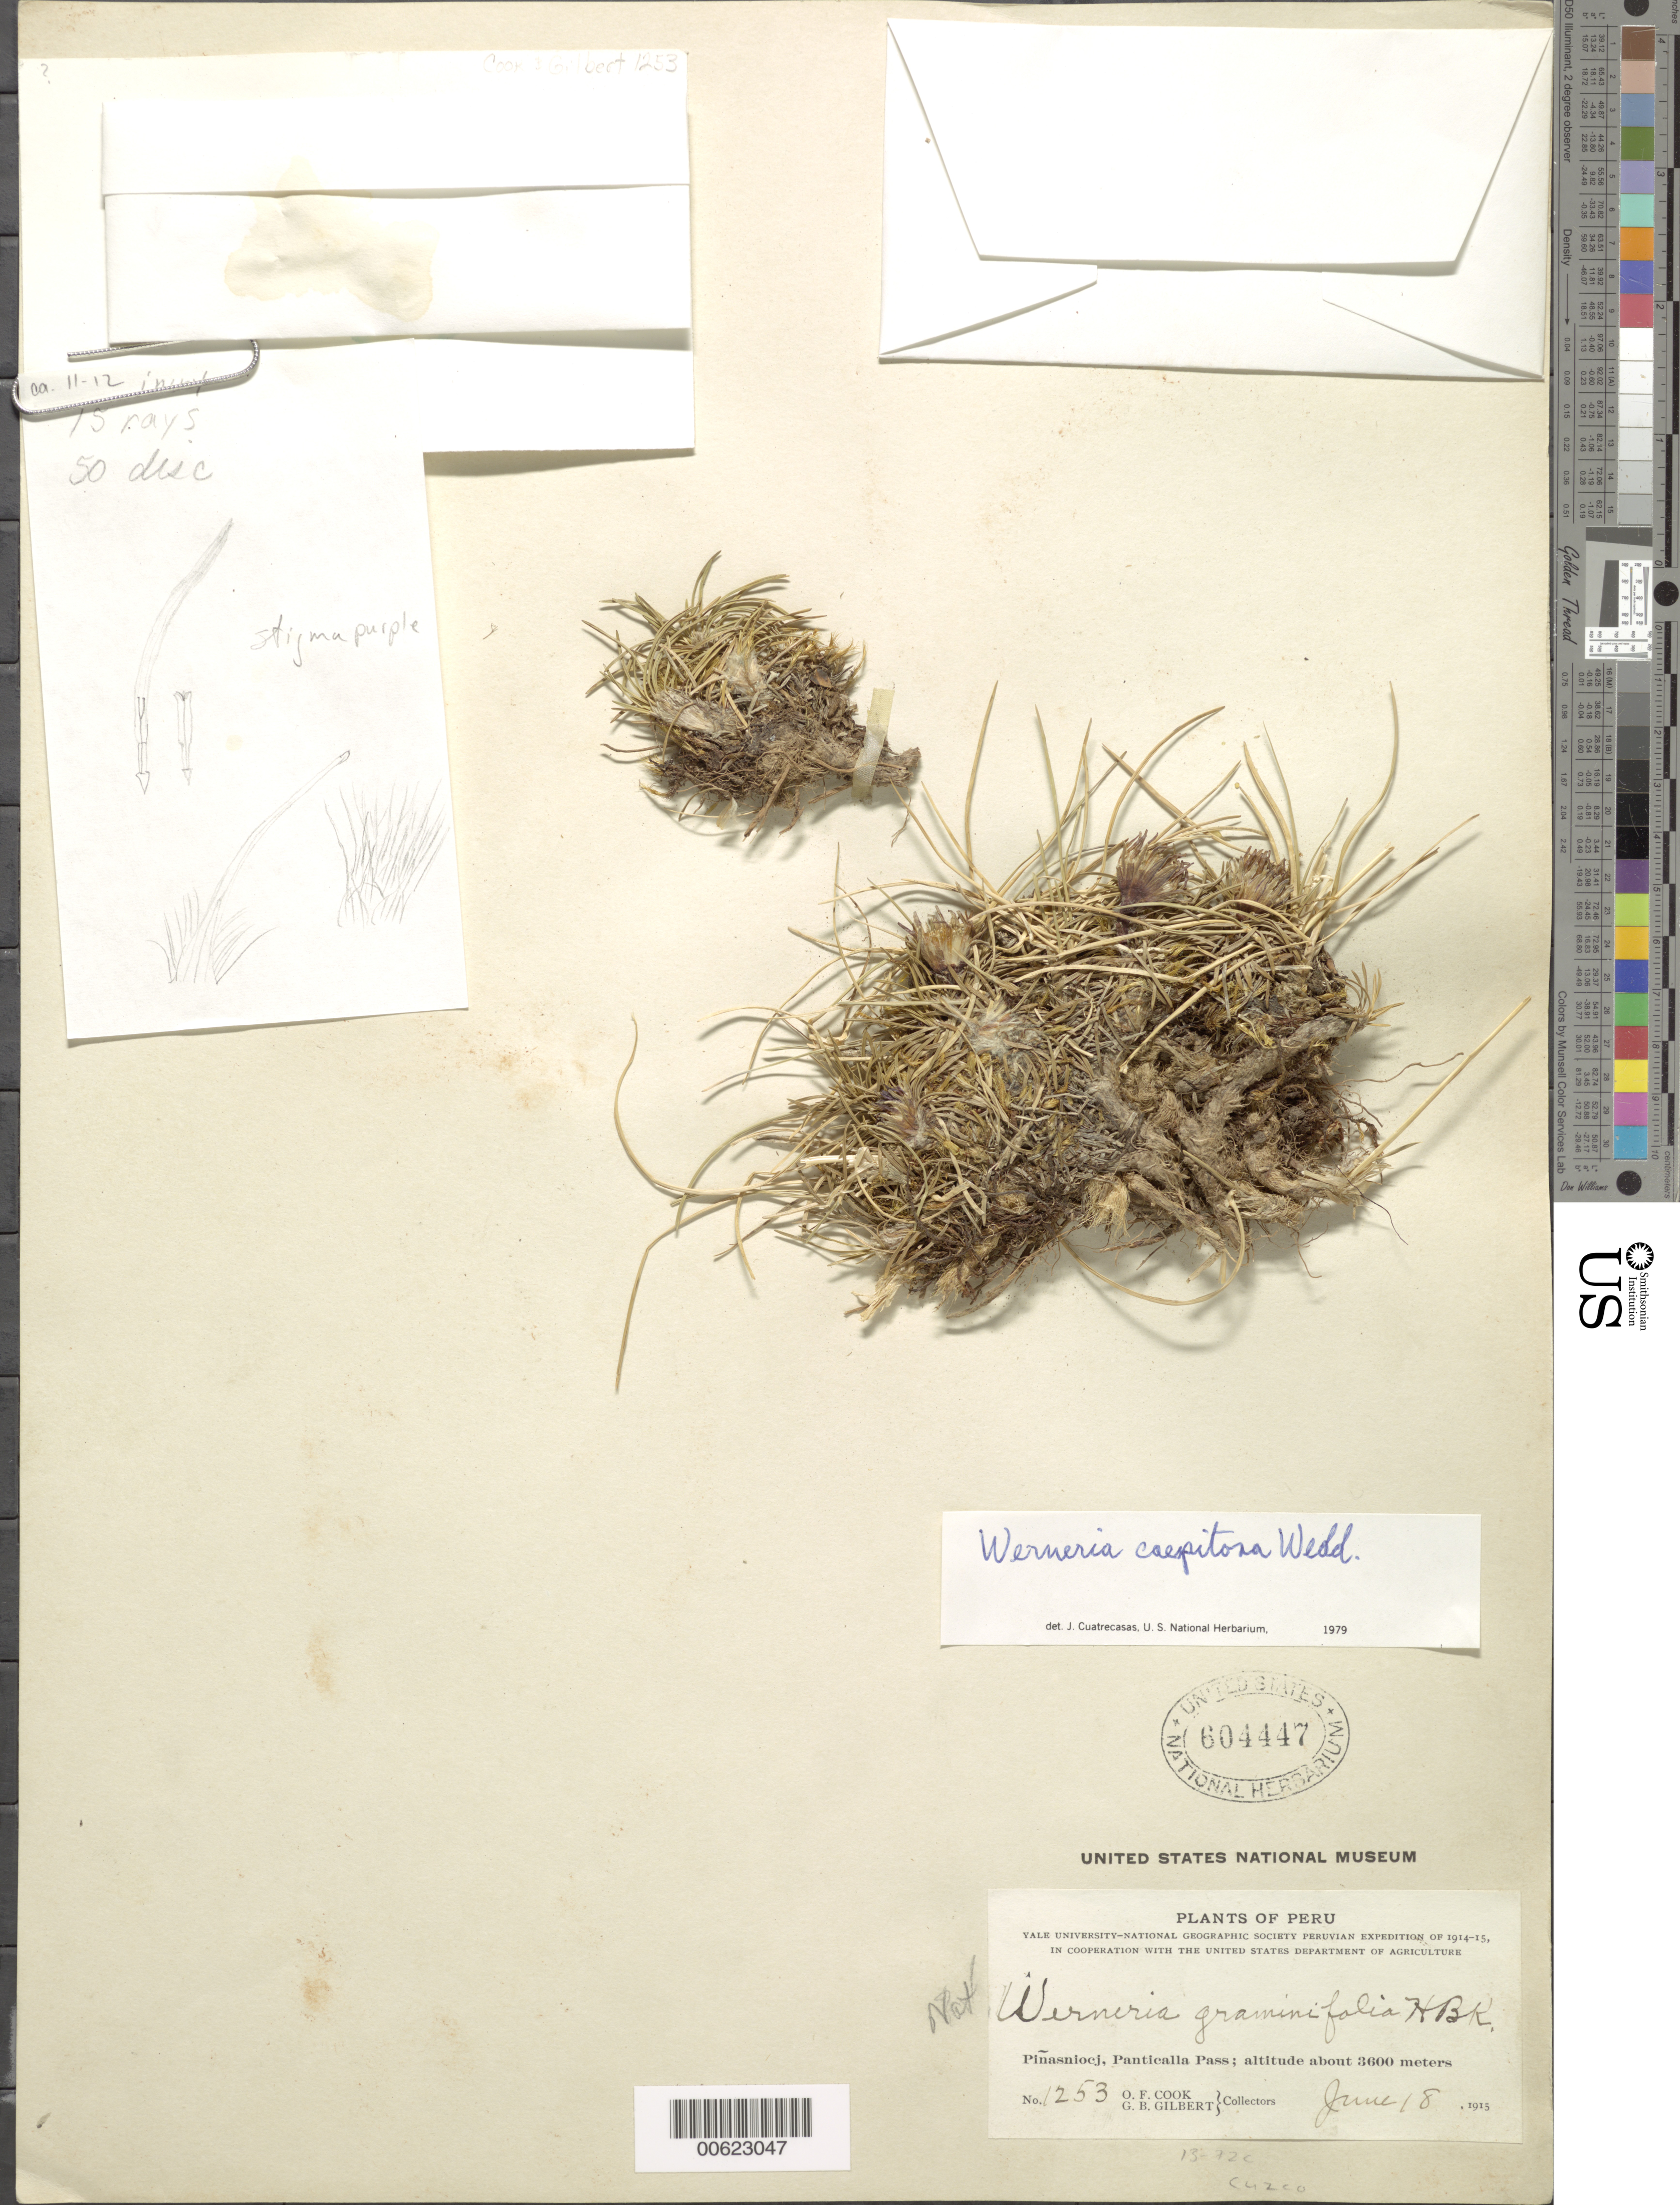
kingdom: Plantae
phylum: Tracheophyta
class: Magnoliopsida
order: Asterales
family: Asteraceae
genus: Werneria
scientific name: Werneria caespitosa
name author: Wedd.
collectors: O. F. Cook & G. B. Gilbert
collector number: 1253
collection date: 1915-06-18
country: Peru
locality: Pinasniocj, Panticalla Pass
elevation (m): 3600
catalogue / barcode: US 604447